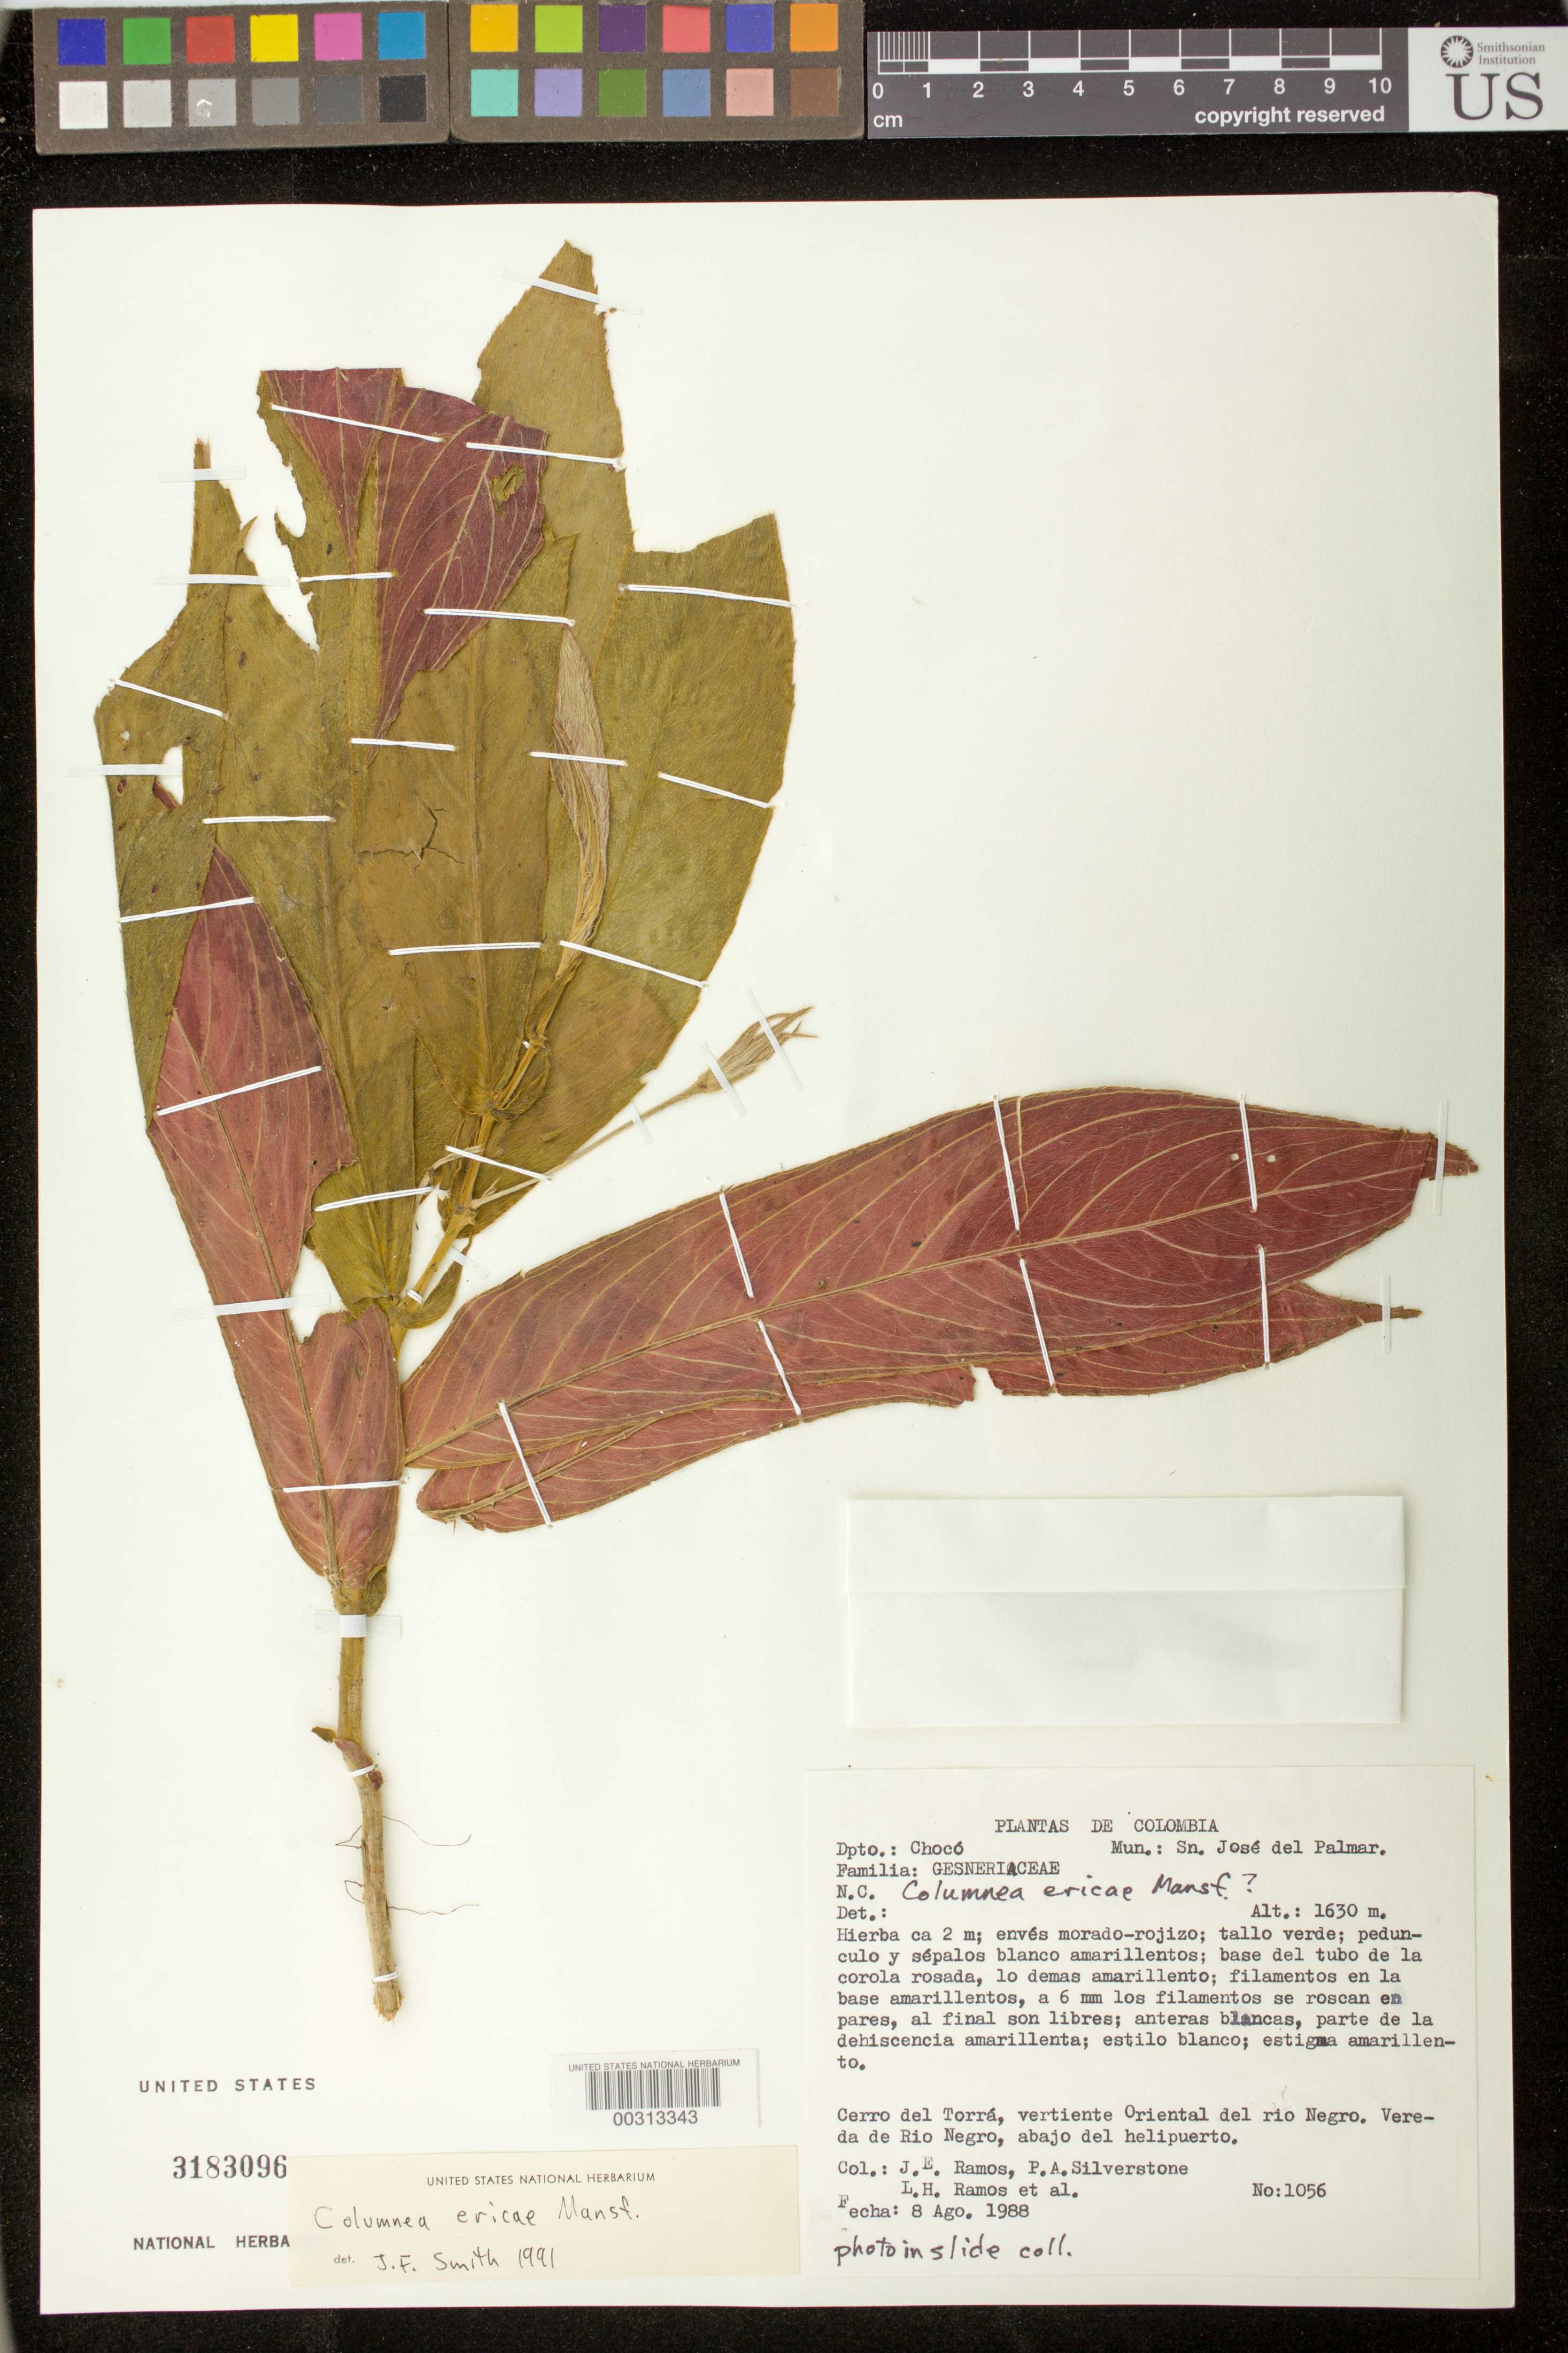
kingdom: Plantae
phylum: Tracheophyta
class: Magnoliopsida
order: Lamiales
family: Gesneriaceae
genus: Columnea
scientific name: Columnea stilesiana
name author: M. Amaya & L.P. Kvist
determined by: Skog, Laurence E.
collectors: J. E. Ramos, P. A. Silverstone-Sopkin, L. Ramos & et al.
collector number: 1056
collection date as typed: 08 Aug 1988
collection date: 1988-08-08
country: Colombia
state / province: Chocó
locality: San Jose del Palmar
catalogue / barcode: US 3183096